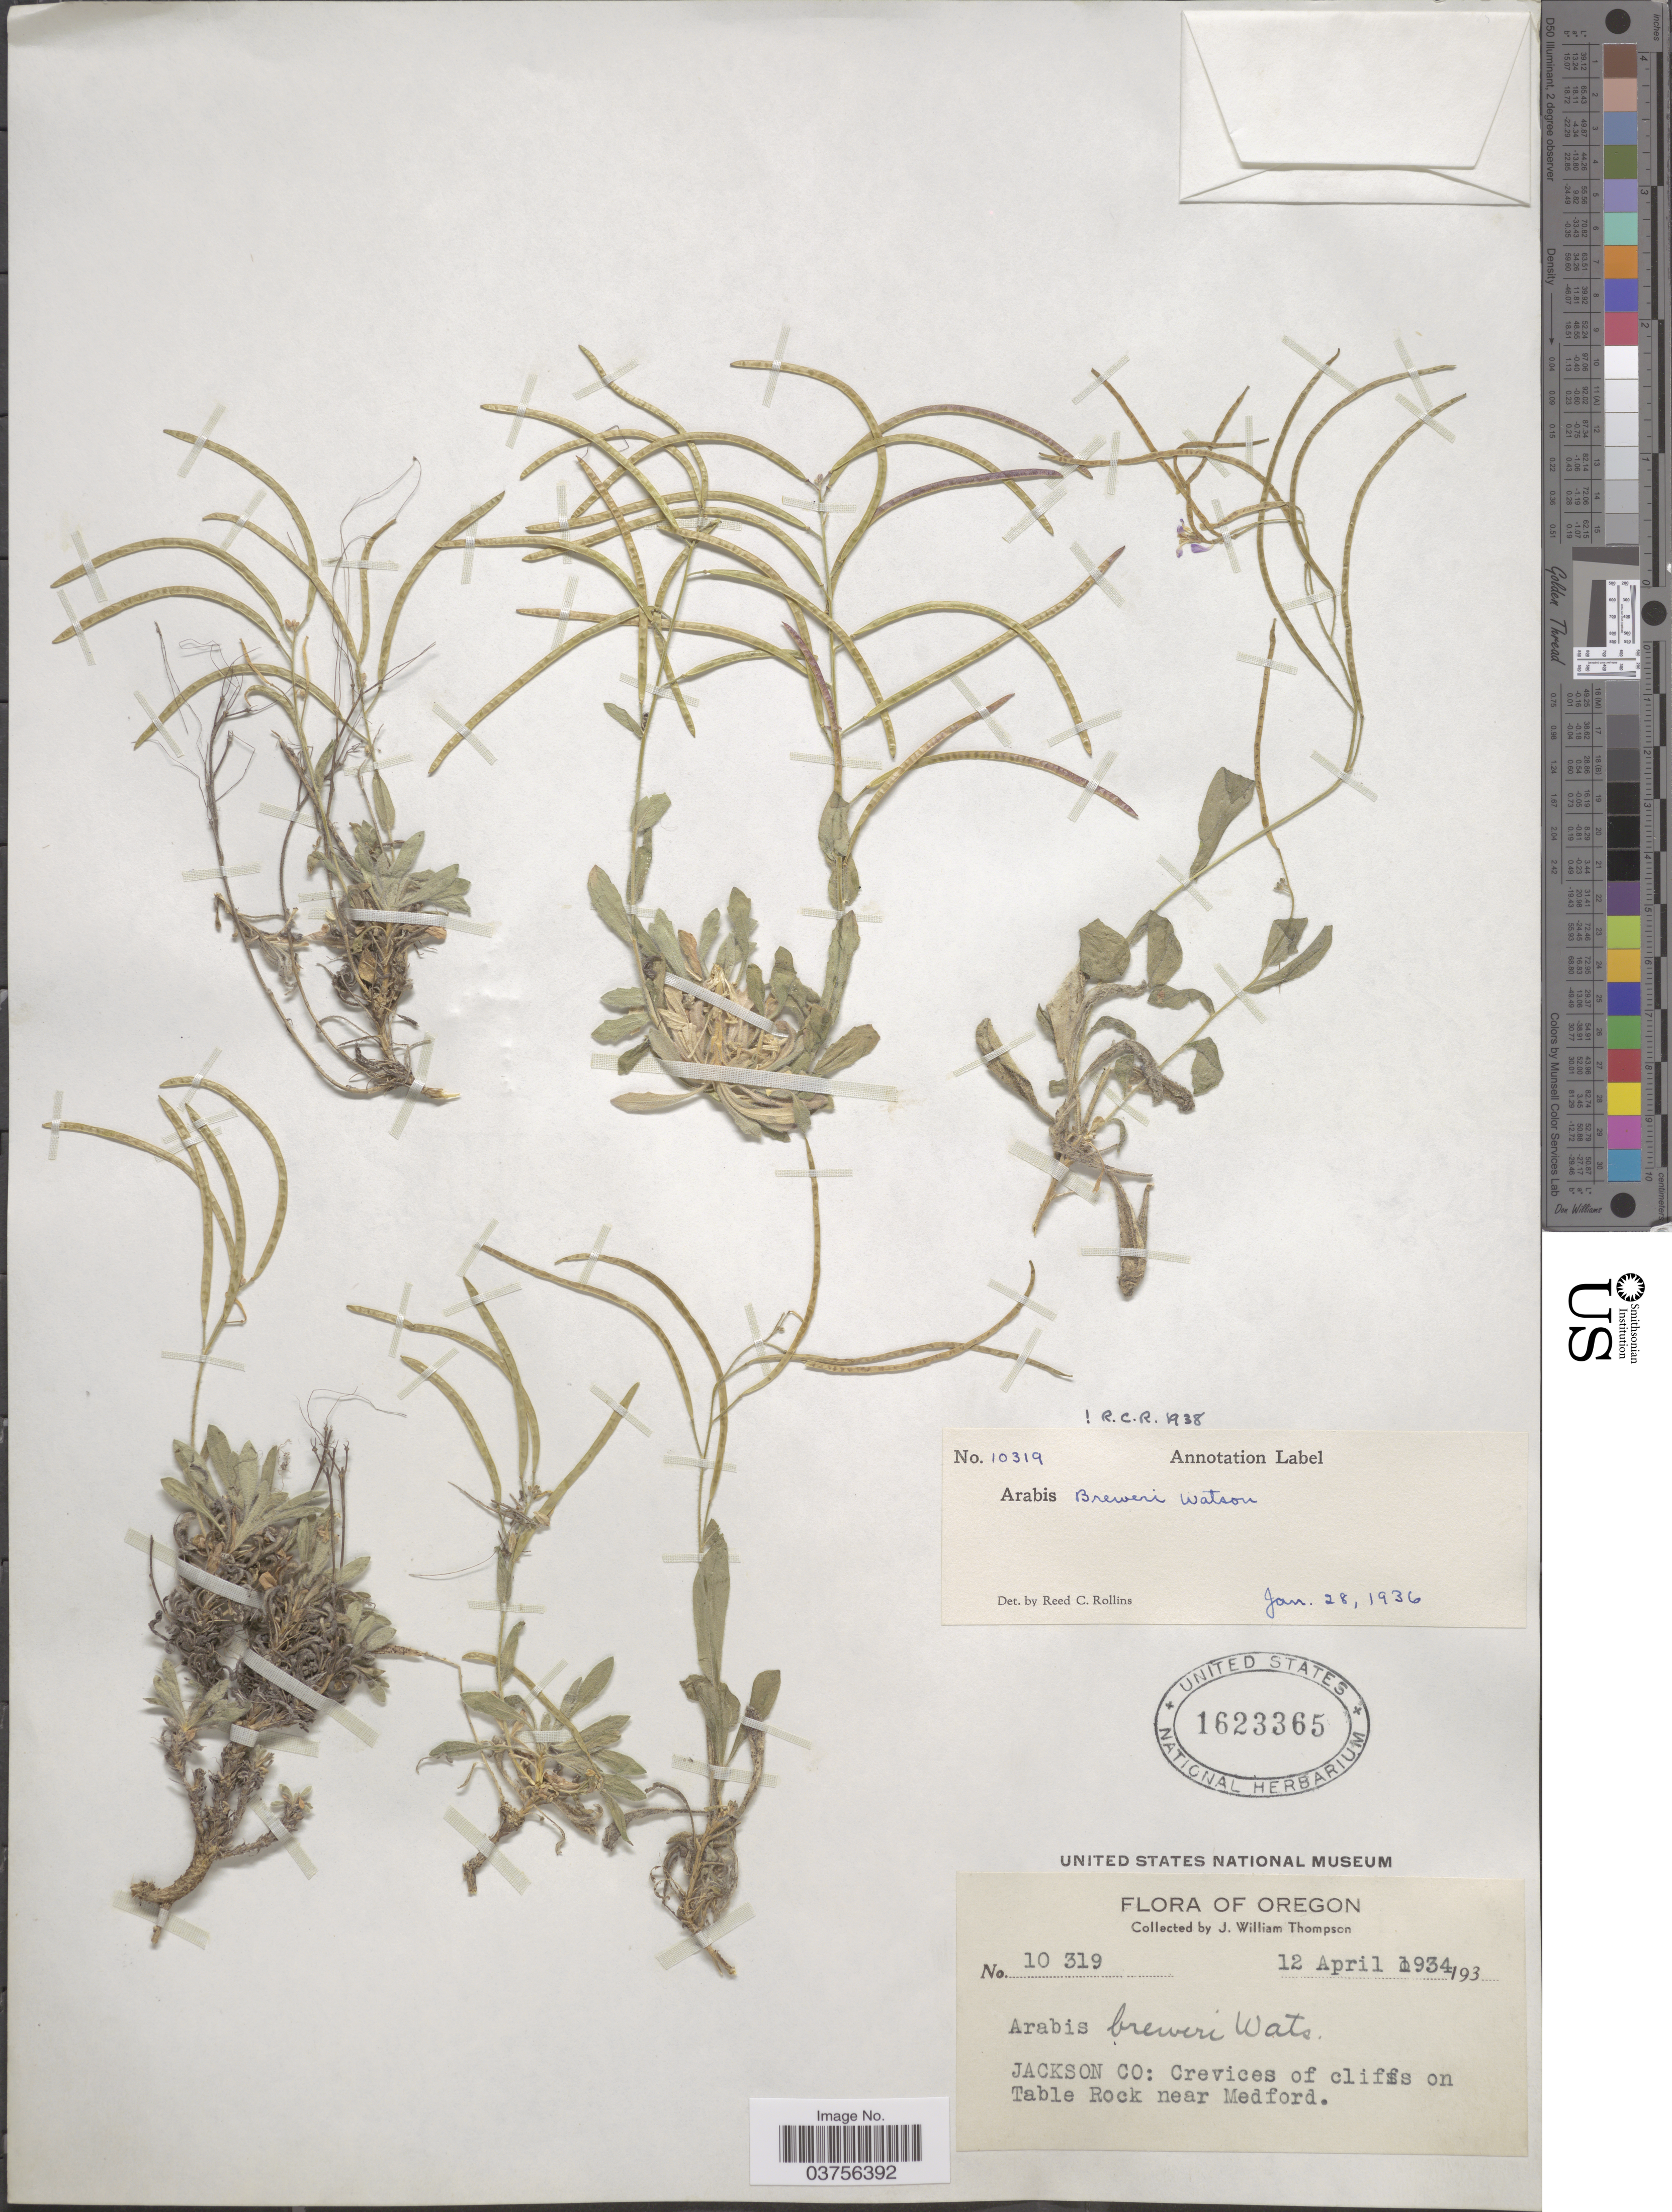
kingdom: Plantae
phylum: Tracheophyta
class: Magnoliopsida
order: Brassicales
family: Brassicaceae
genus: Arabis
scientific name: Arabis breweri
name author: S. Watson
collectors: J. W. Thompson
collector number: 10319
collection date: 1934-04-12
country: United States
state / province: Oregon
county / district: Jackson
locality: Jackson Co: Crevices of cliffs on Table Rock near Medford.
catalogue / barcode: US 1623365